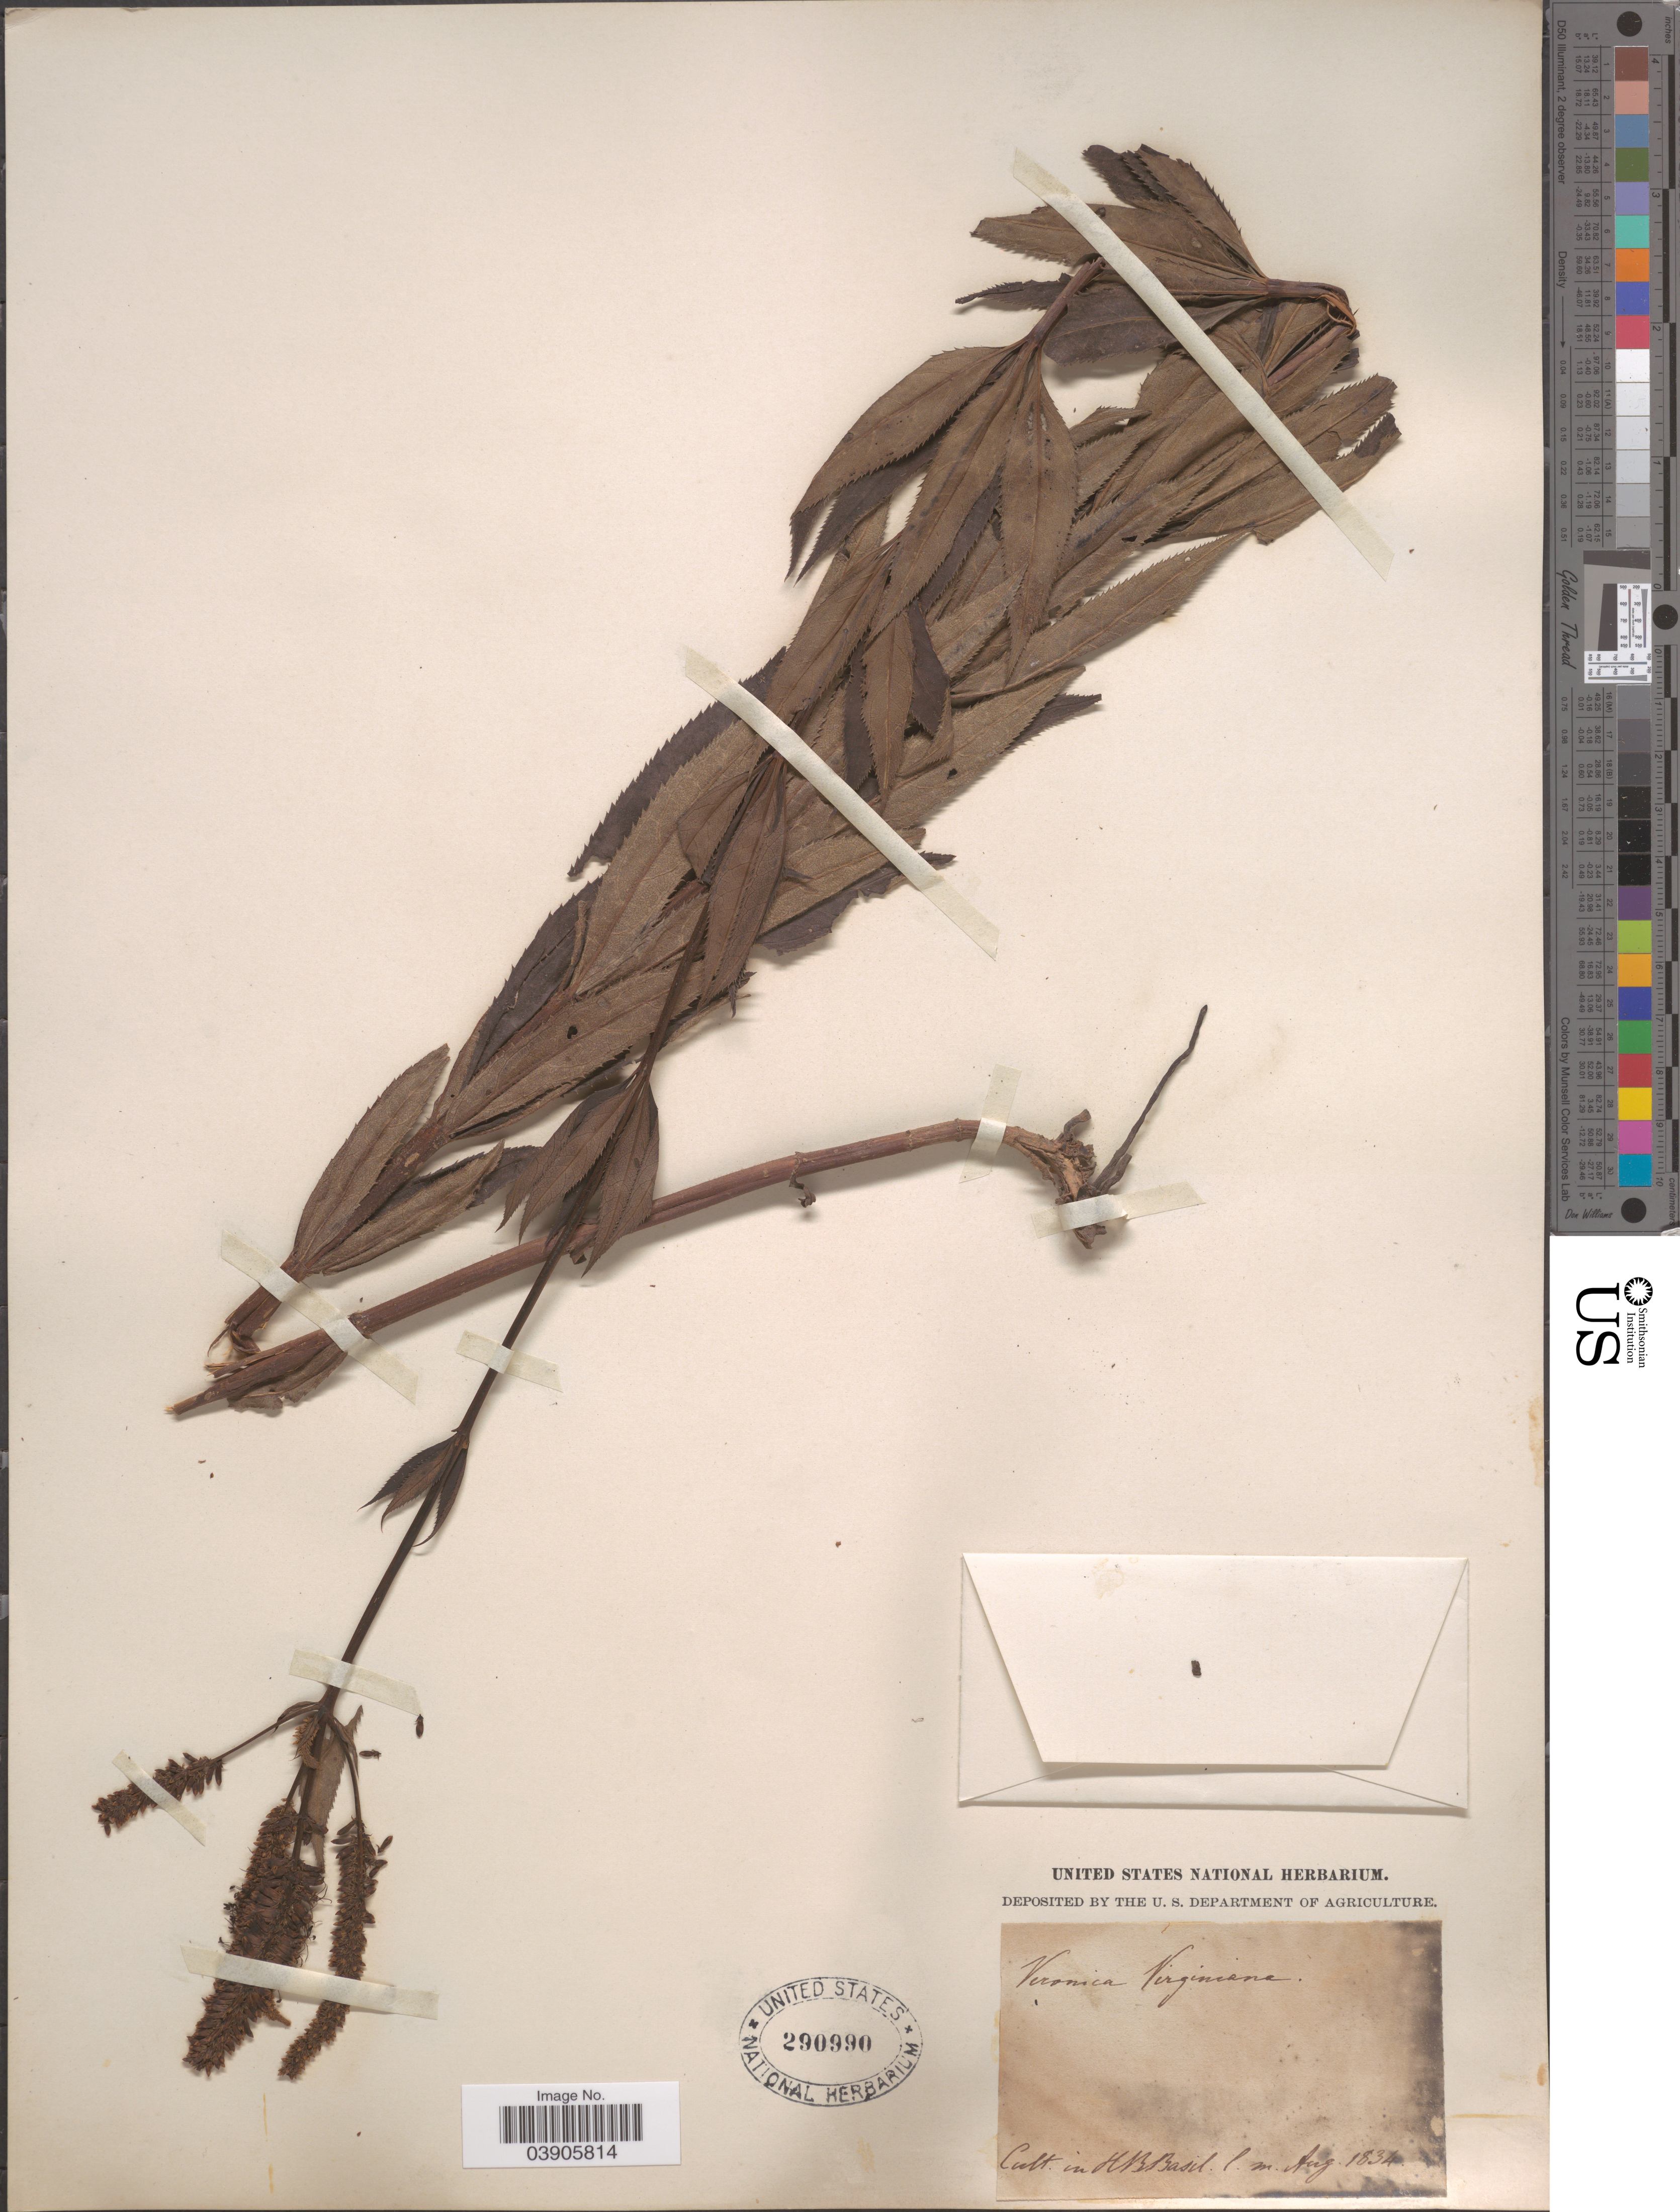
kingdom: Plantae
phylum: Tracheophyta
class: Magnoliopsida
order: Lamiales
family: Plantaginaceae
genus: Leptandra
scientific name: Leptandra sp.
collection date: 1834-08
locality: Cult. in HB Basil. l. m.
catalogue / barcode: US 290990